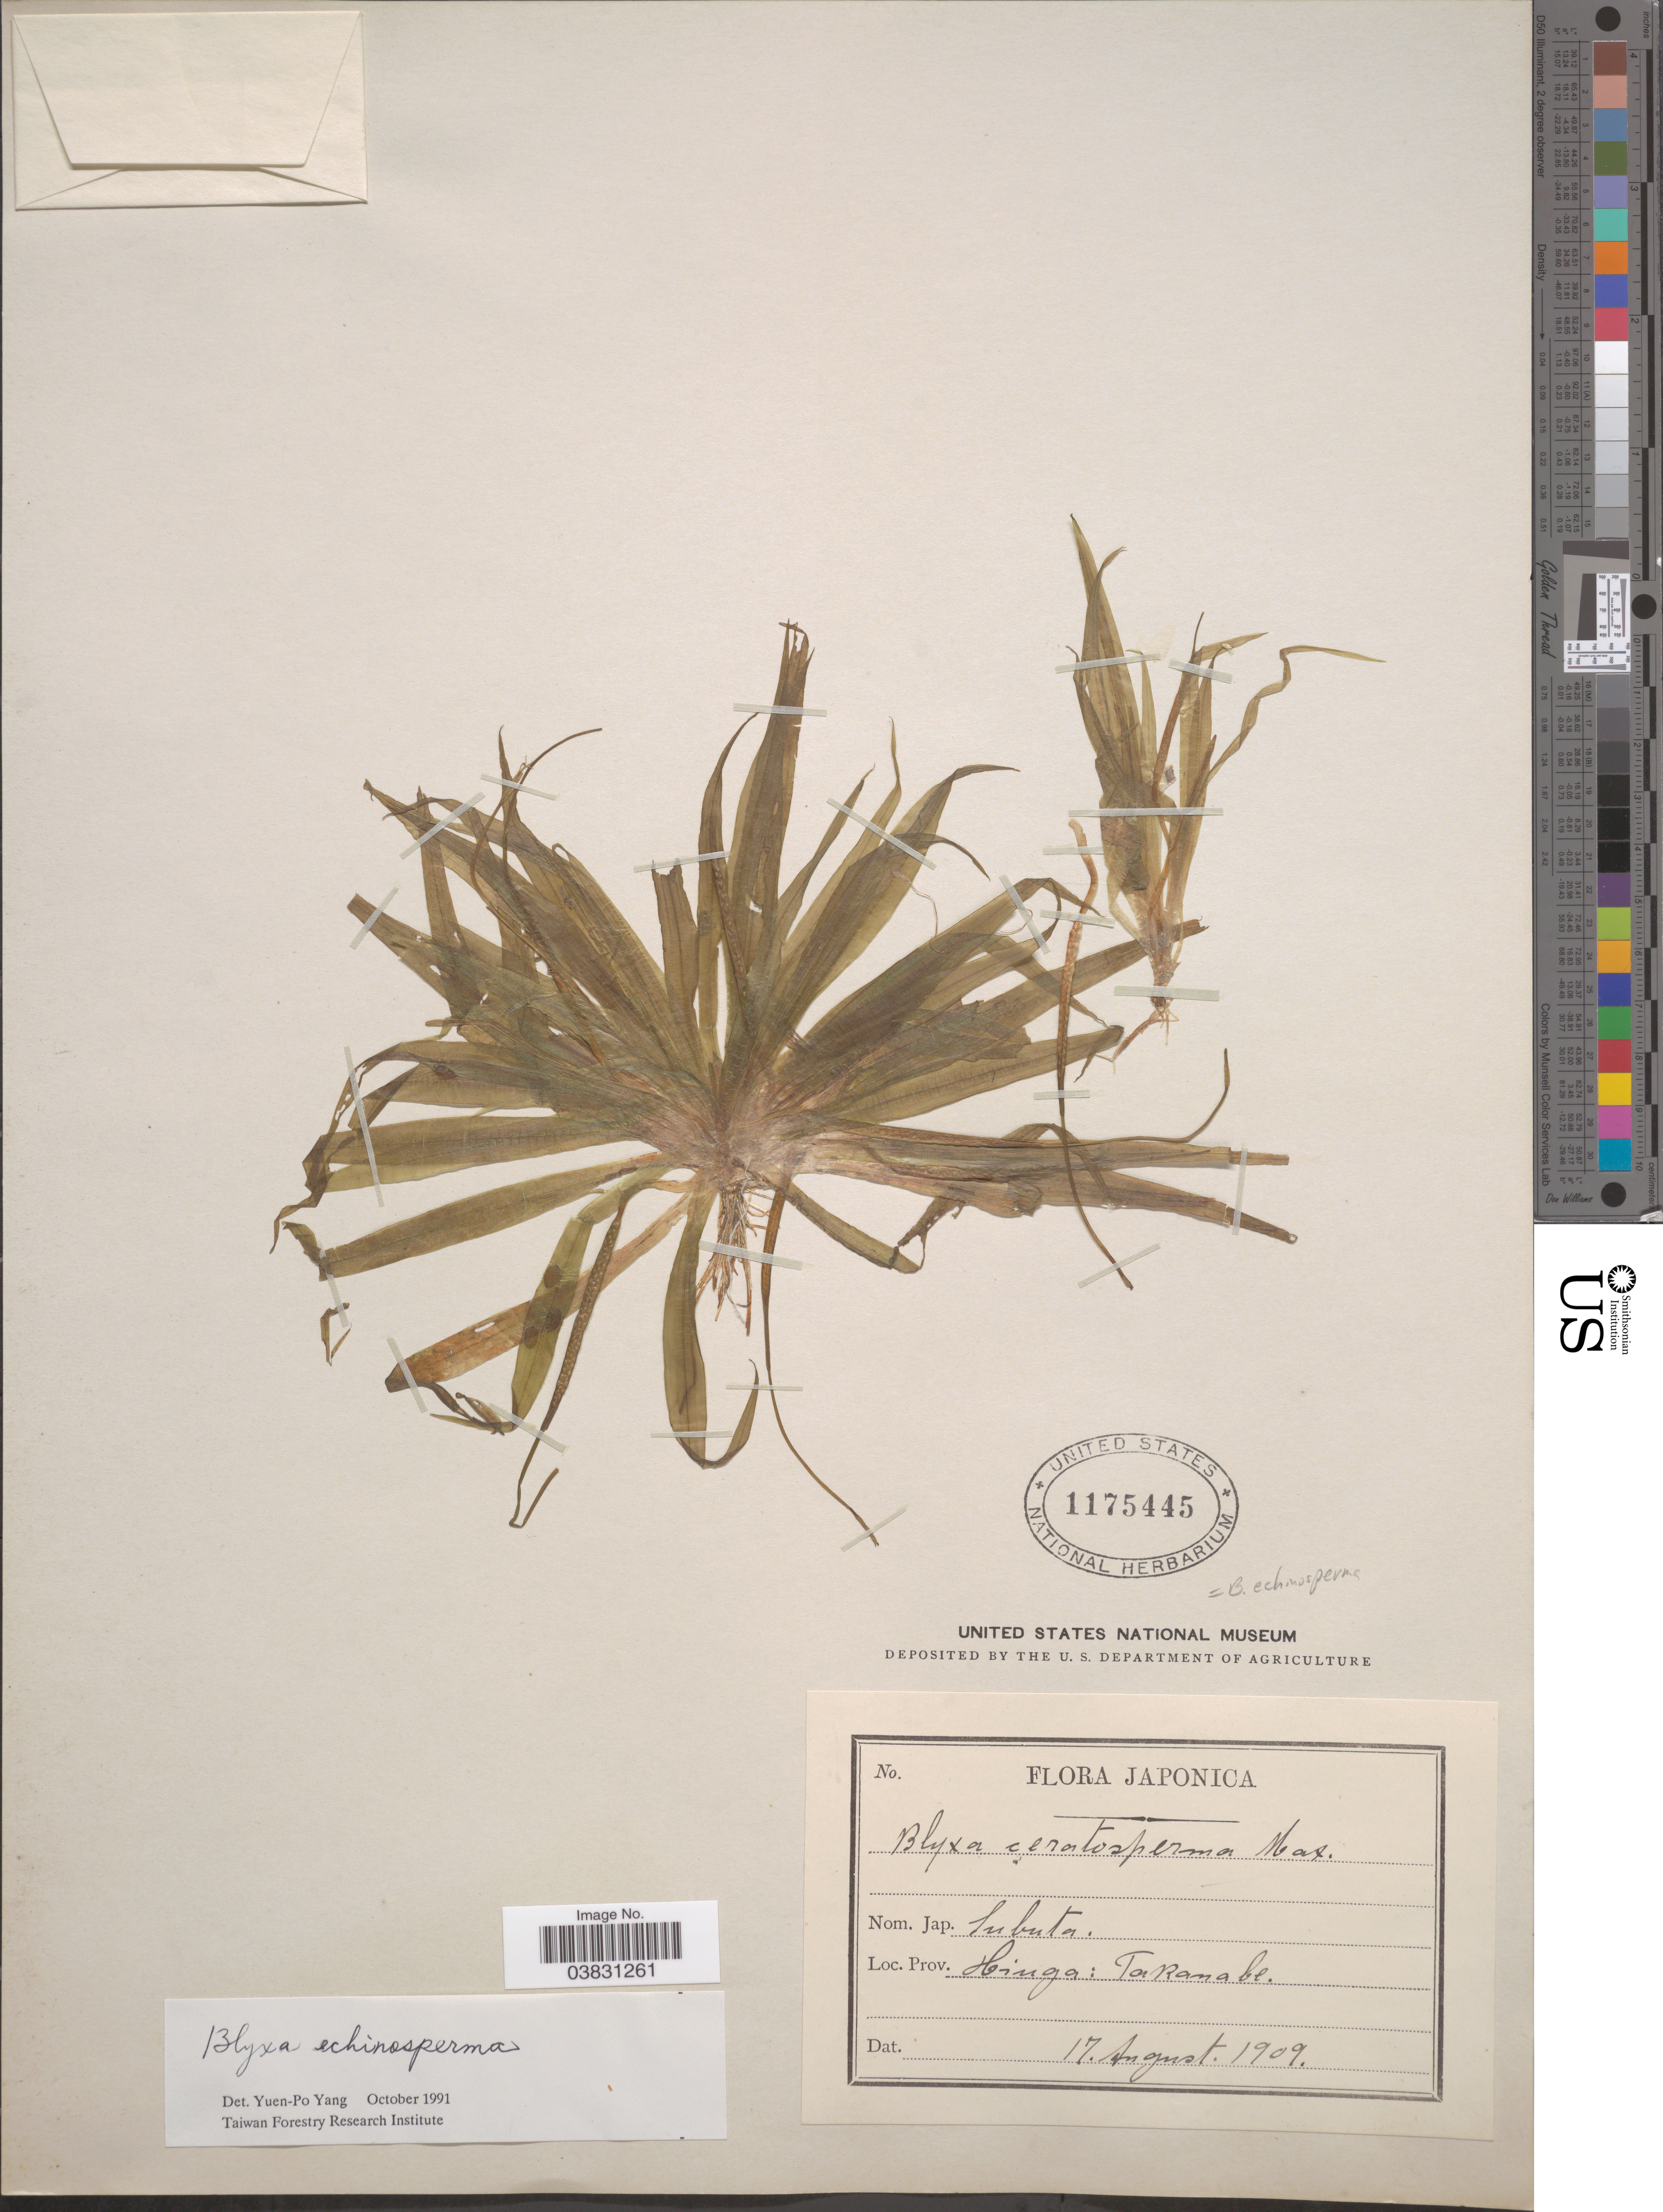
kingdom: Plantae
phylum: Tracheophyta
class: Liliopsida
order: Alismatales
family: Hydrocharitaceae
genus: Blyxa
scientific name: Blyxa echinosperma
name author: (C.B. Clarke) Hook. f.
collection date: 1909-08-17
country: Japan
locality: Prov. Hinga: Takanabe.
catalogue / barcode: US 1175445